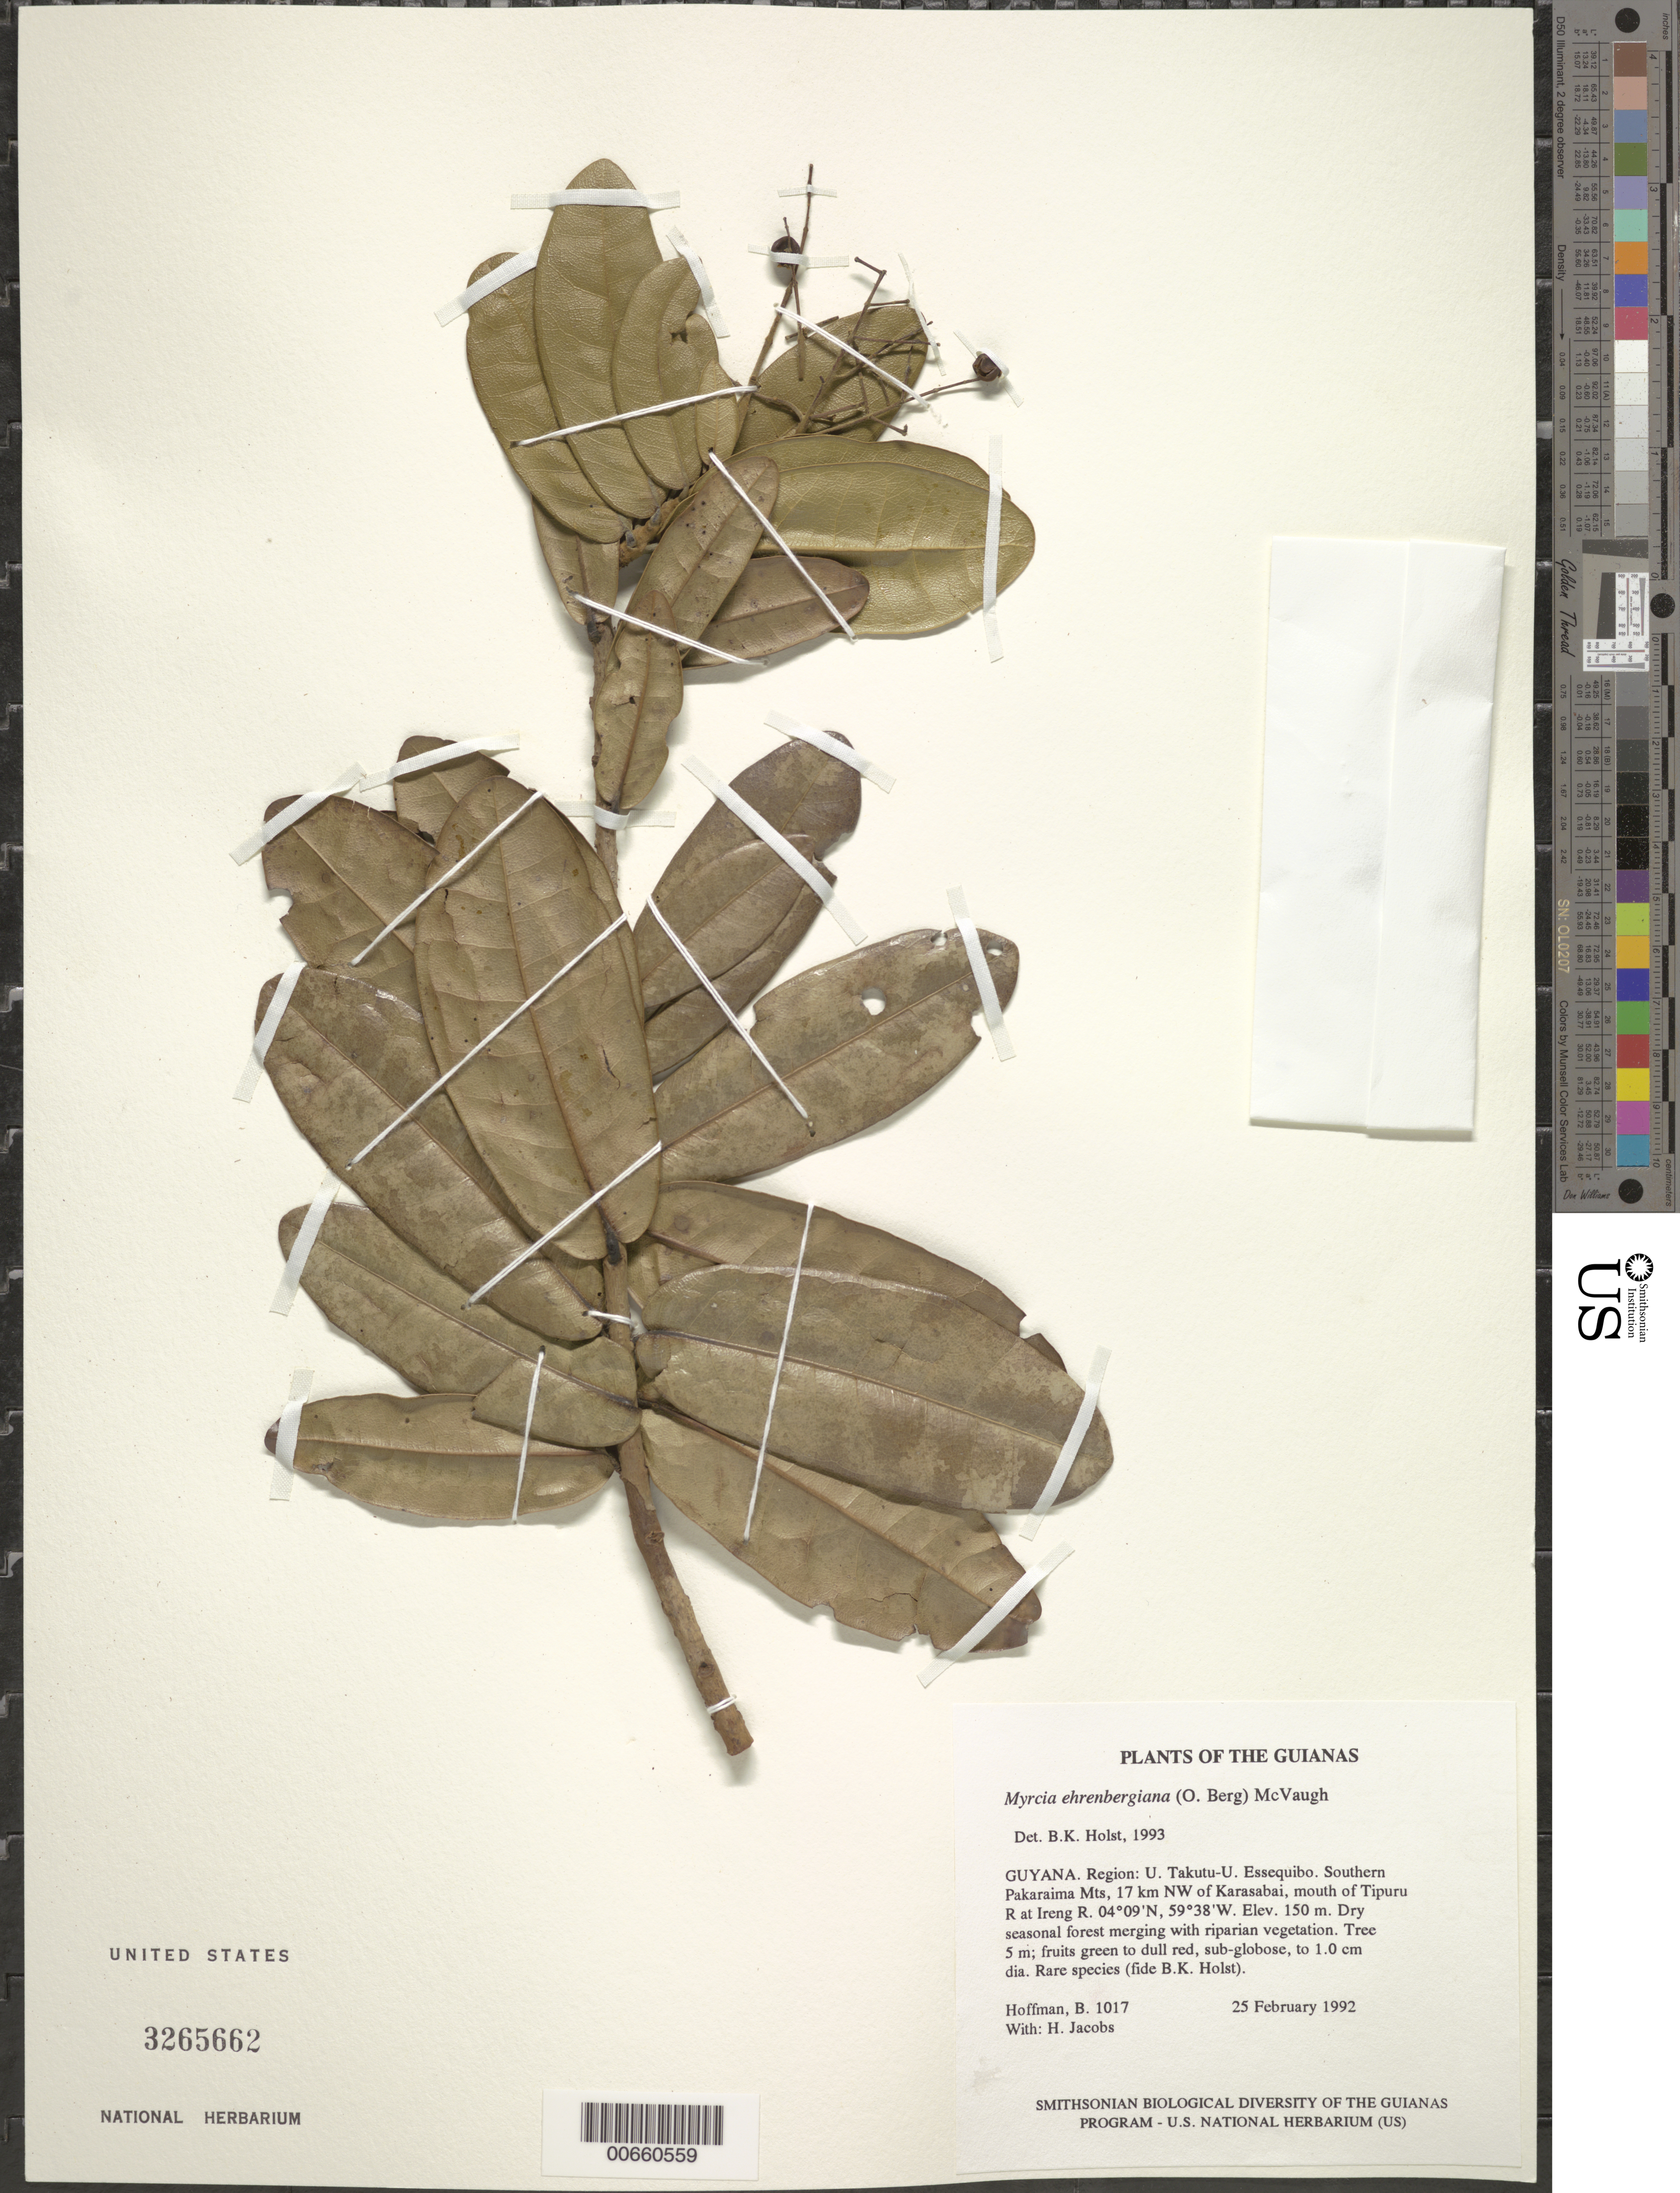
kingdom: Plantae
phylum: Tracheophyta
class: Magnoliopsida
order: Myrtales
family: Myrtaceae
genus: Myrcia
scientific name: Myrcia ehrenbergiana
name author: (O. Berg) McVaugh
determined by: Holst, Bruce K.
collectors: B. Hoffman & H. Jacobs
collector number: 1017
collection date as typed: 25 February 1992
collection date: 1992-02-25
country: Guyana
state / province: U. Takutu-U. Essequibo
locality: Southern Pakaraima Mts, 17 km NW of Karasabai, mouth of Tipuru River at Ireng River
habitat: Dry seasonal forest merging with riparian vegetation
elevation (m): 150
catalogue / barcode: US 3265662